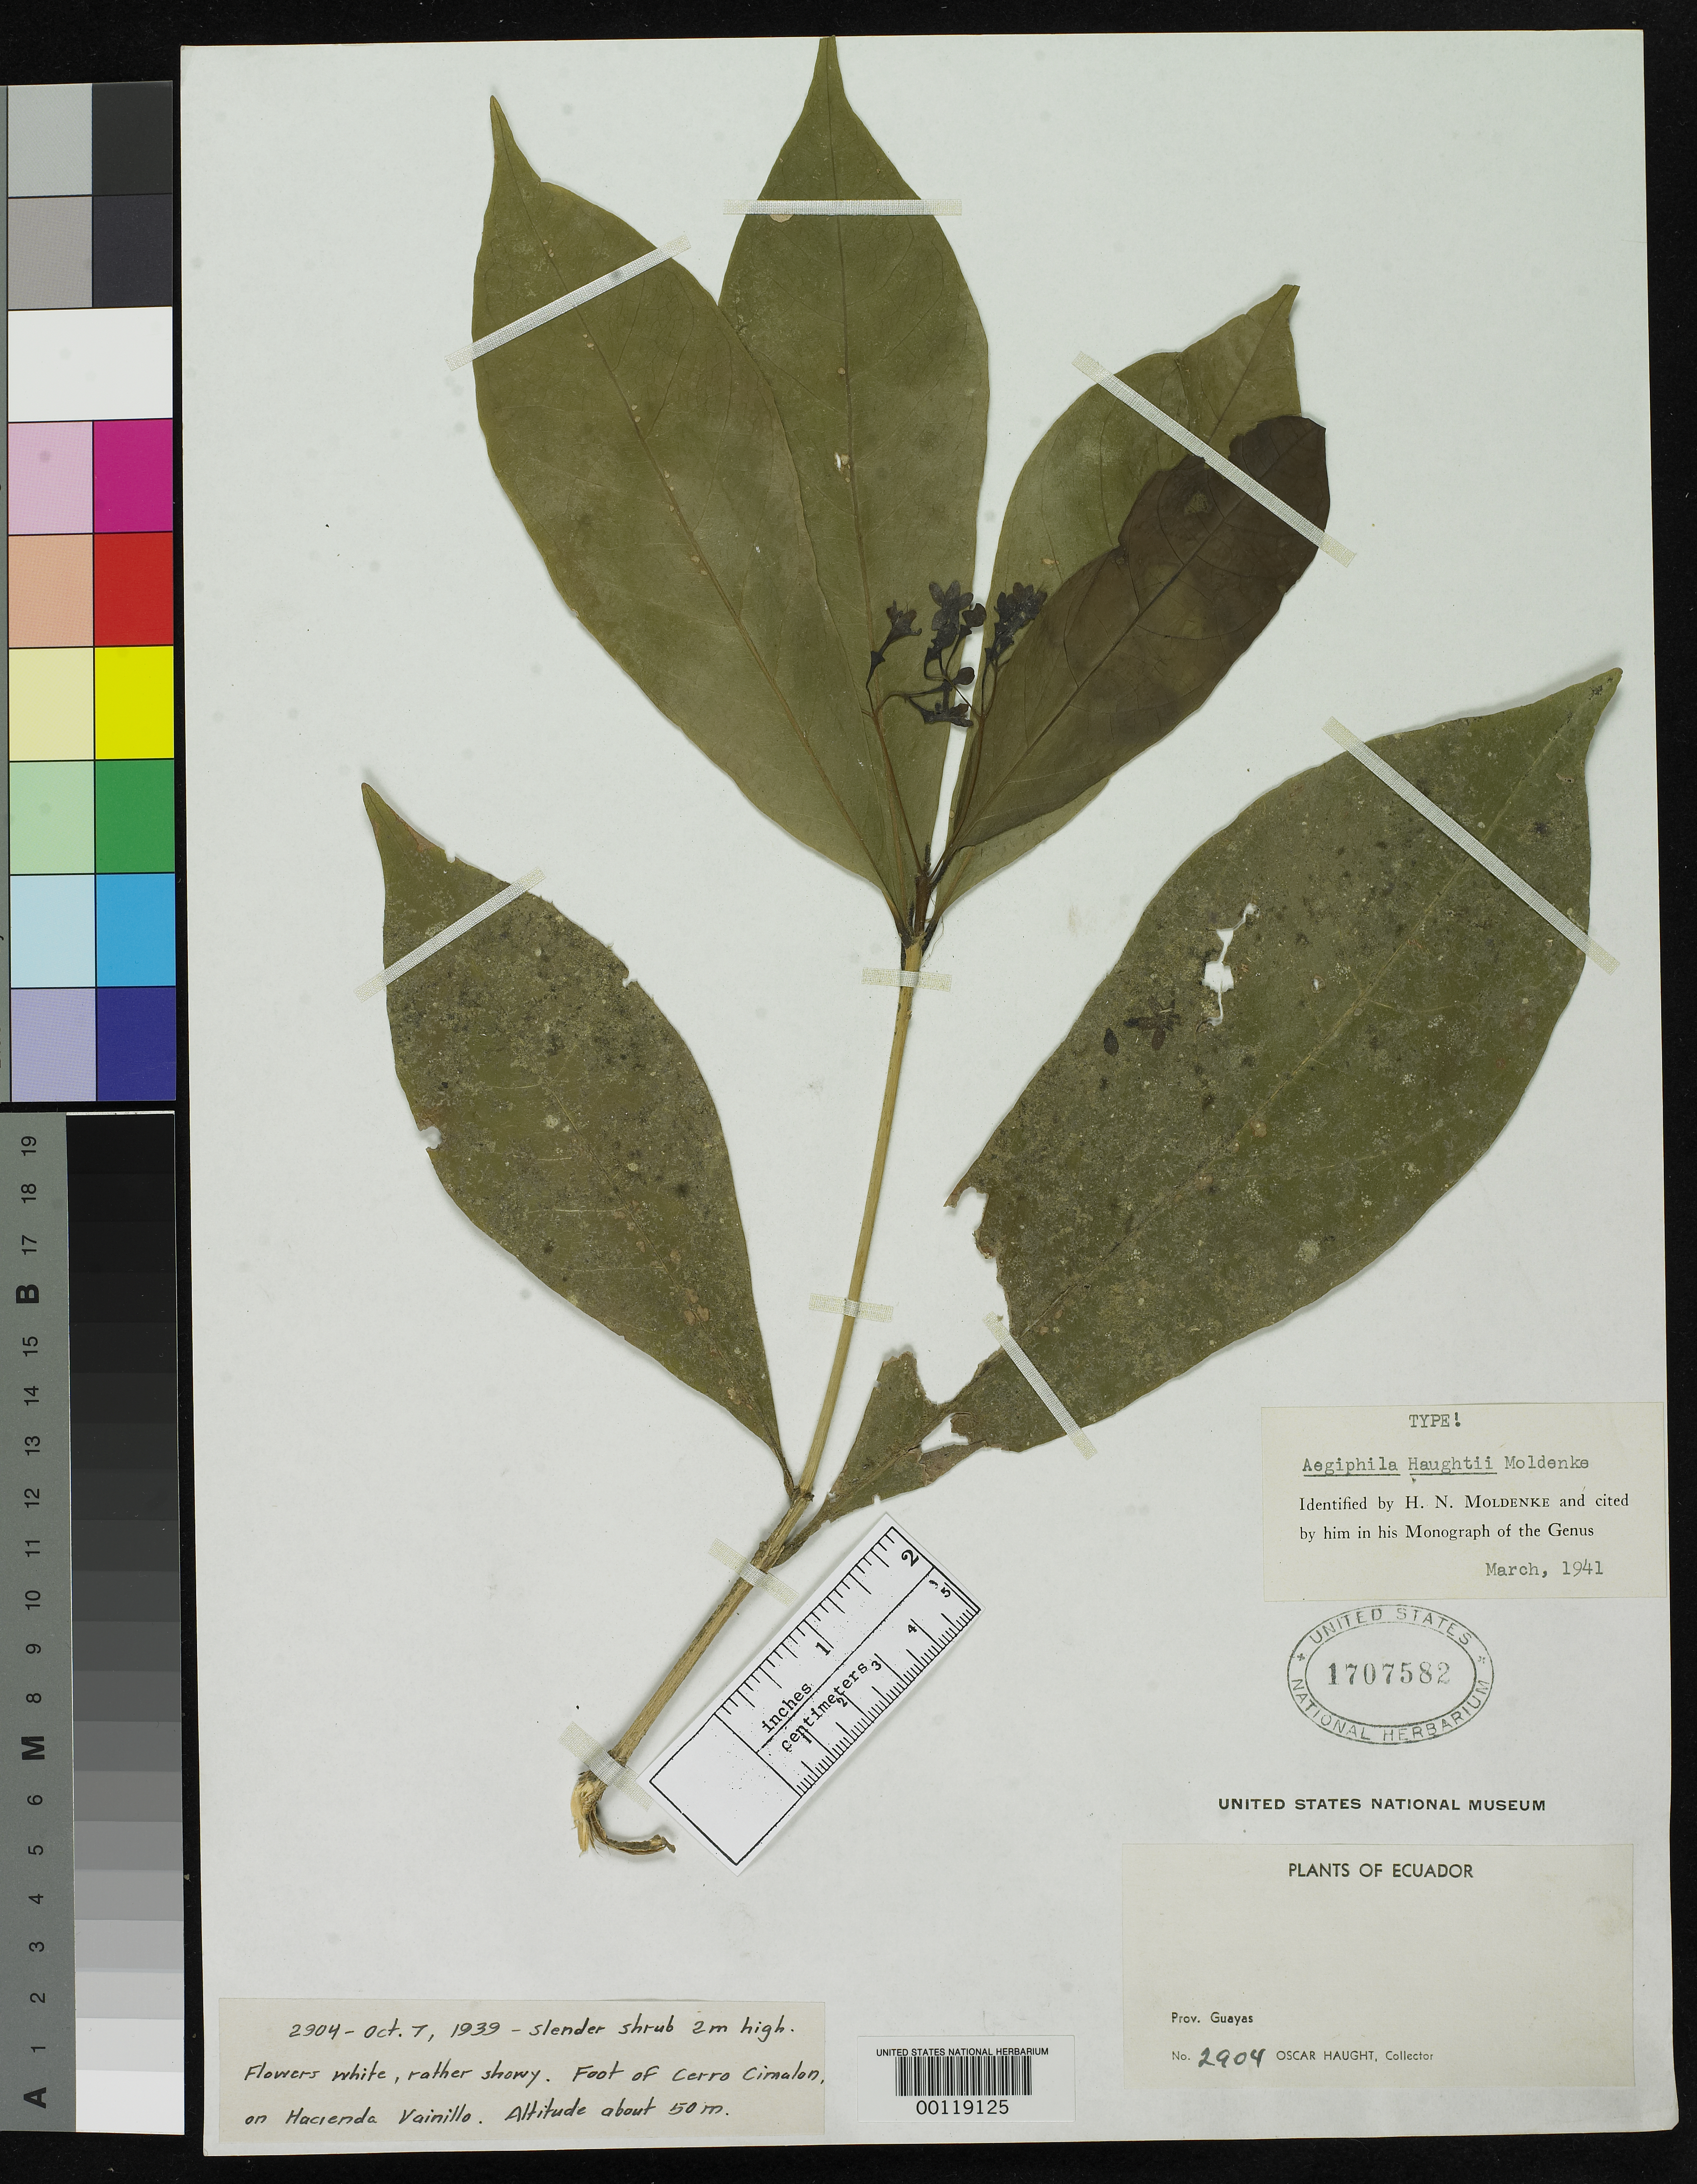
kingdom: Plantae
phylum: Tracheophyta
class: Magnoliopsida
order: Lamiales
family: Lamiaceae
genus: Aegiphila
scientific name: Aegiphila haughtii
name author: Moldenke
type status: Holotype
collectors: O. L. Haught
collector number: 2904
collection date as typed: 07 Oct 1939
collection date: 1939-10-07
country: Ecuador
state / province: Guayas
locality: Cerro Cimalon, Hacienda Vainillo.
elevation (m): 50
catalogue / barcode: US 1707582